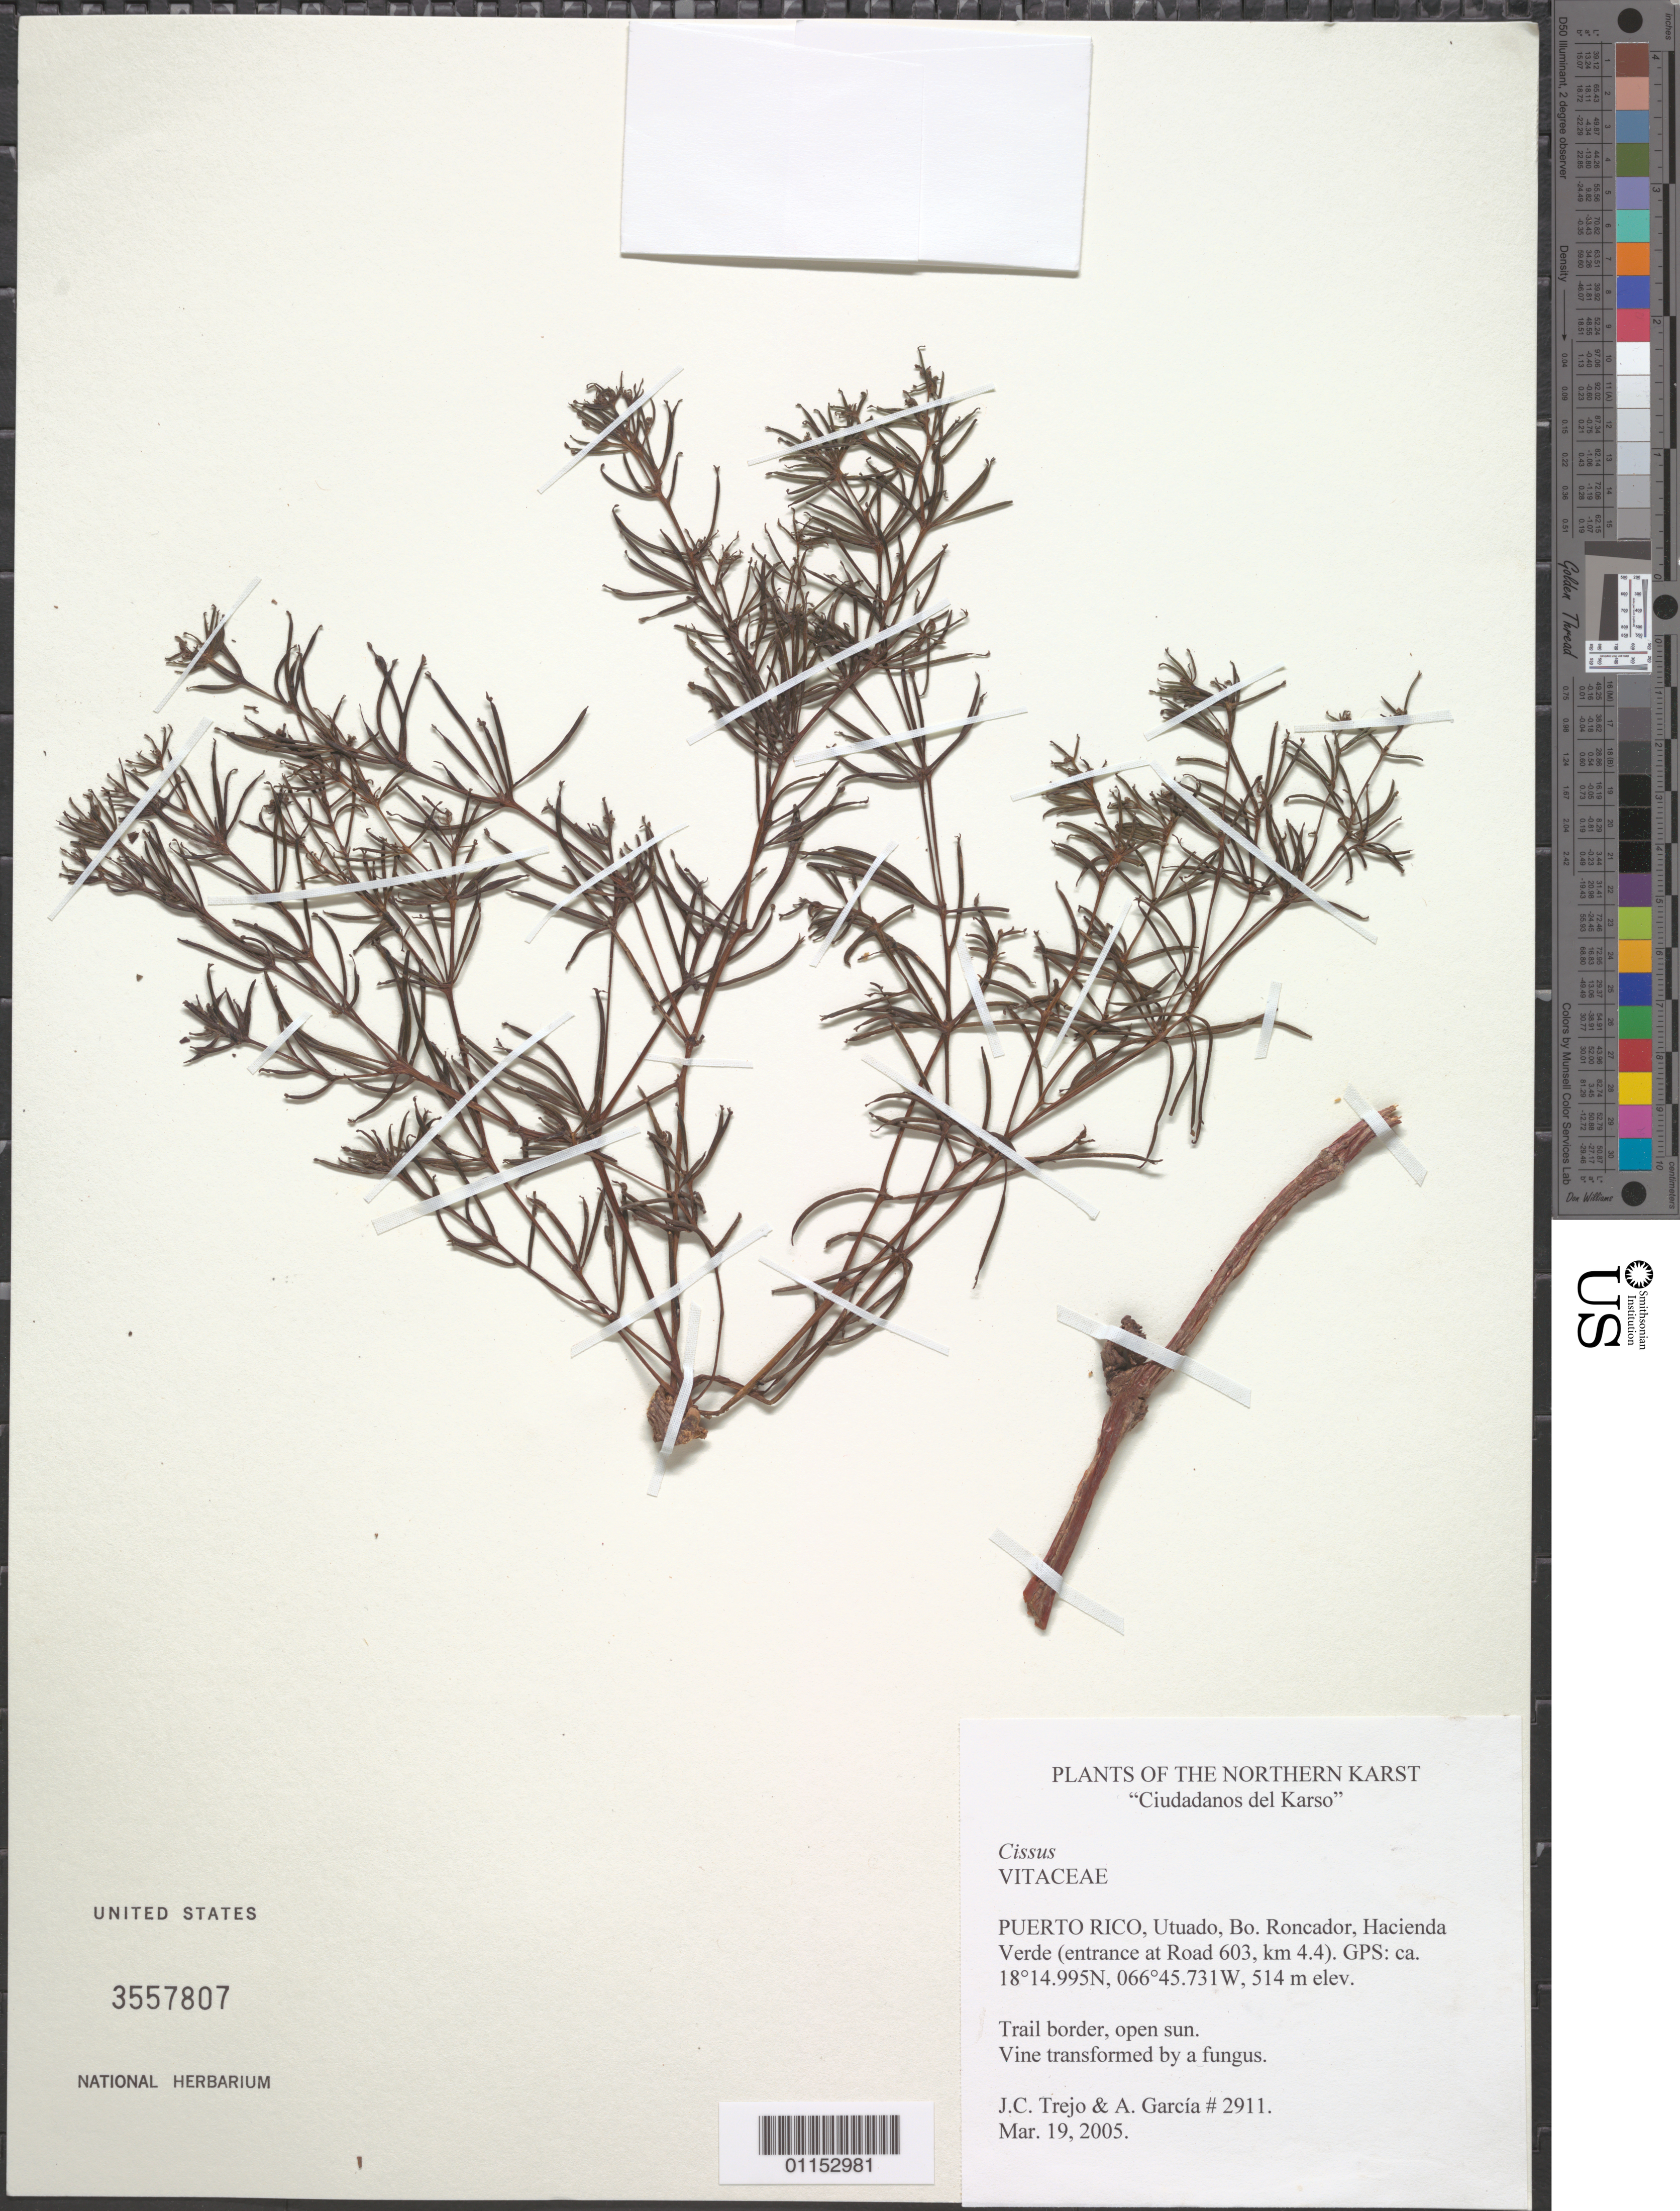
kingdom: Plantae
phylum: Tracheophyta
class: Magnoliopsida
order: Vitales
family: Vitaceae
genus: Cissus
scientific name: Cissus sp.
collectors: J. C. Trejo-Torres & A. García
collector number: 2911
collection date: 2005-03-19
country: Puerto Rico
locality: Utuado, Bo Roncador, Hacienda Verde.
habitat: Trail border, open sun. Vine transformed by a fungus.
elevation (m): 514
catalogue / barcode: US 3557807